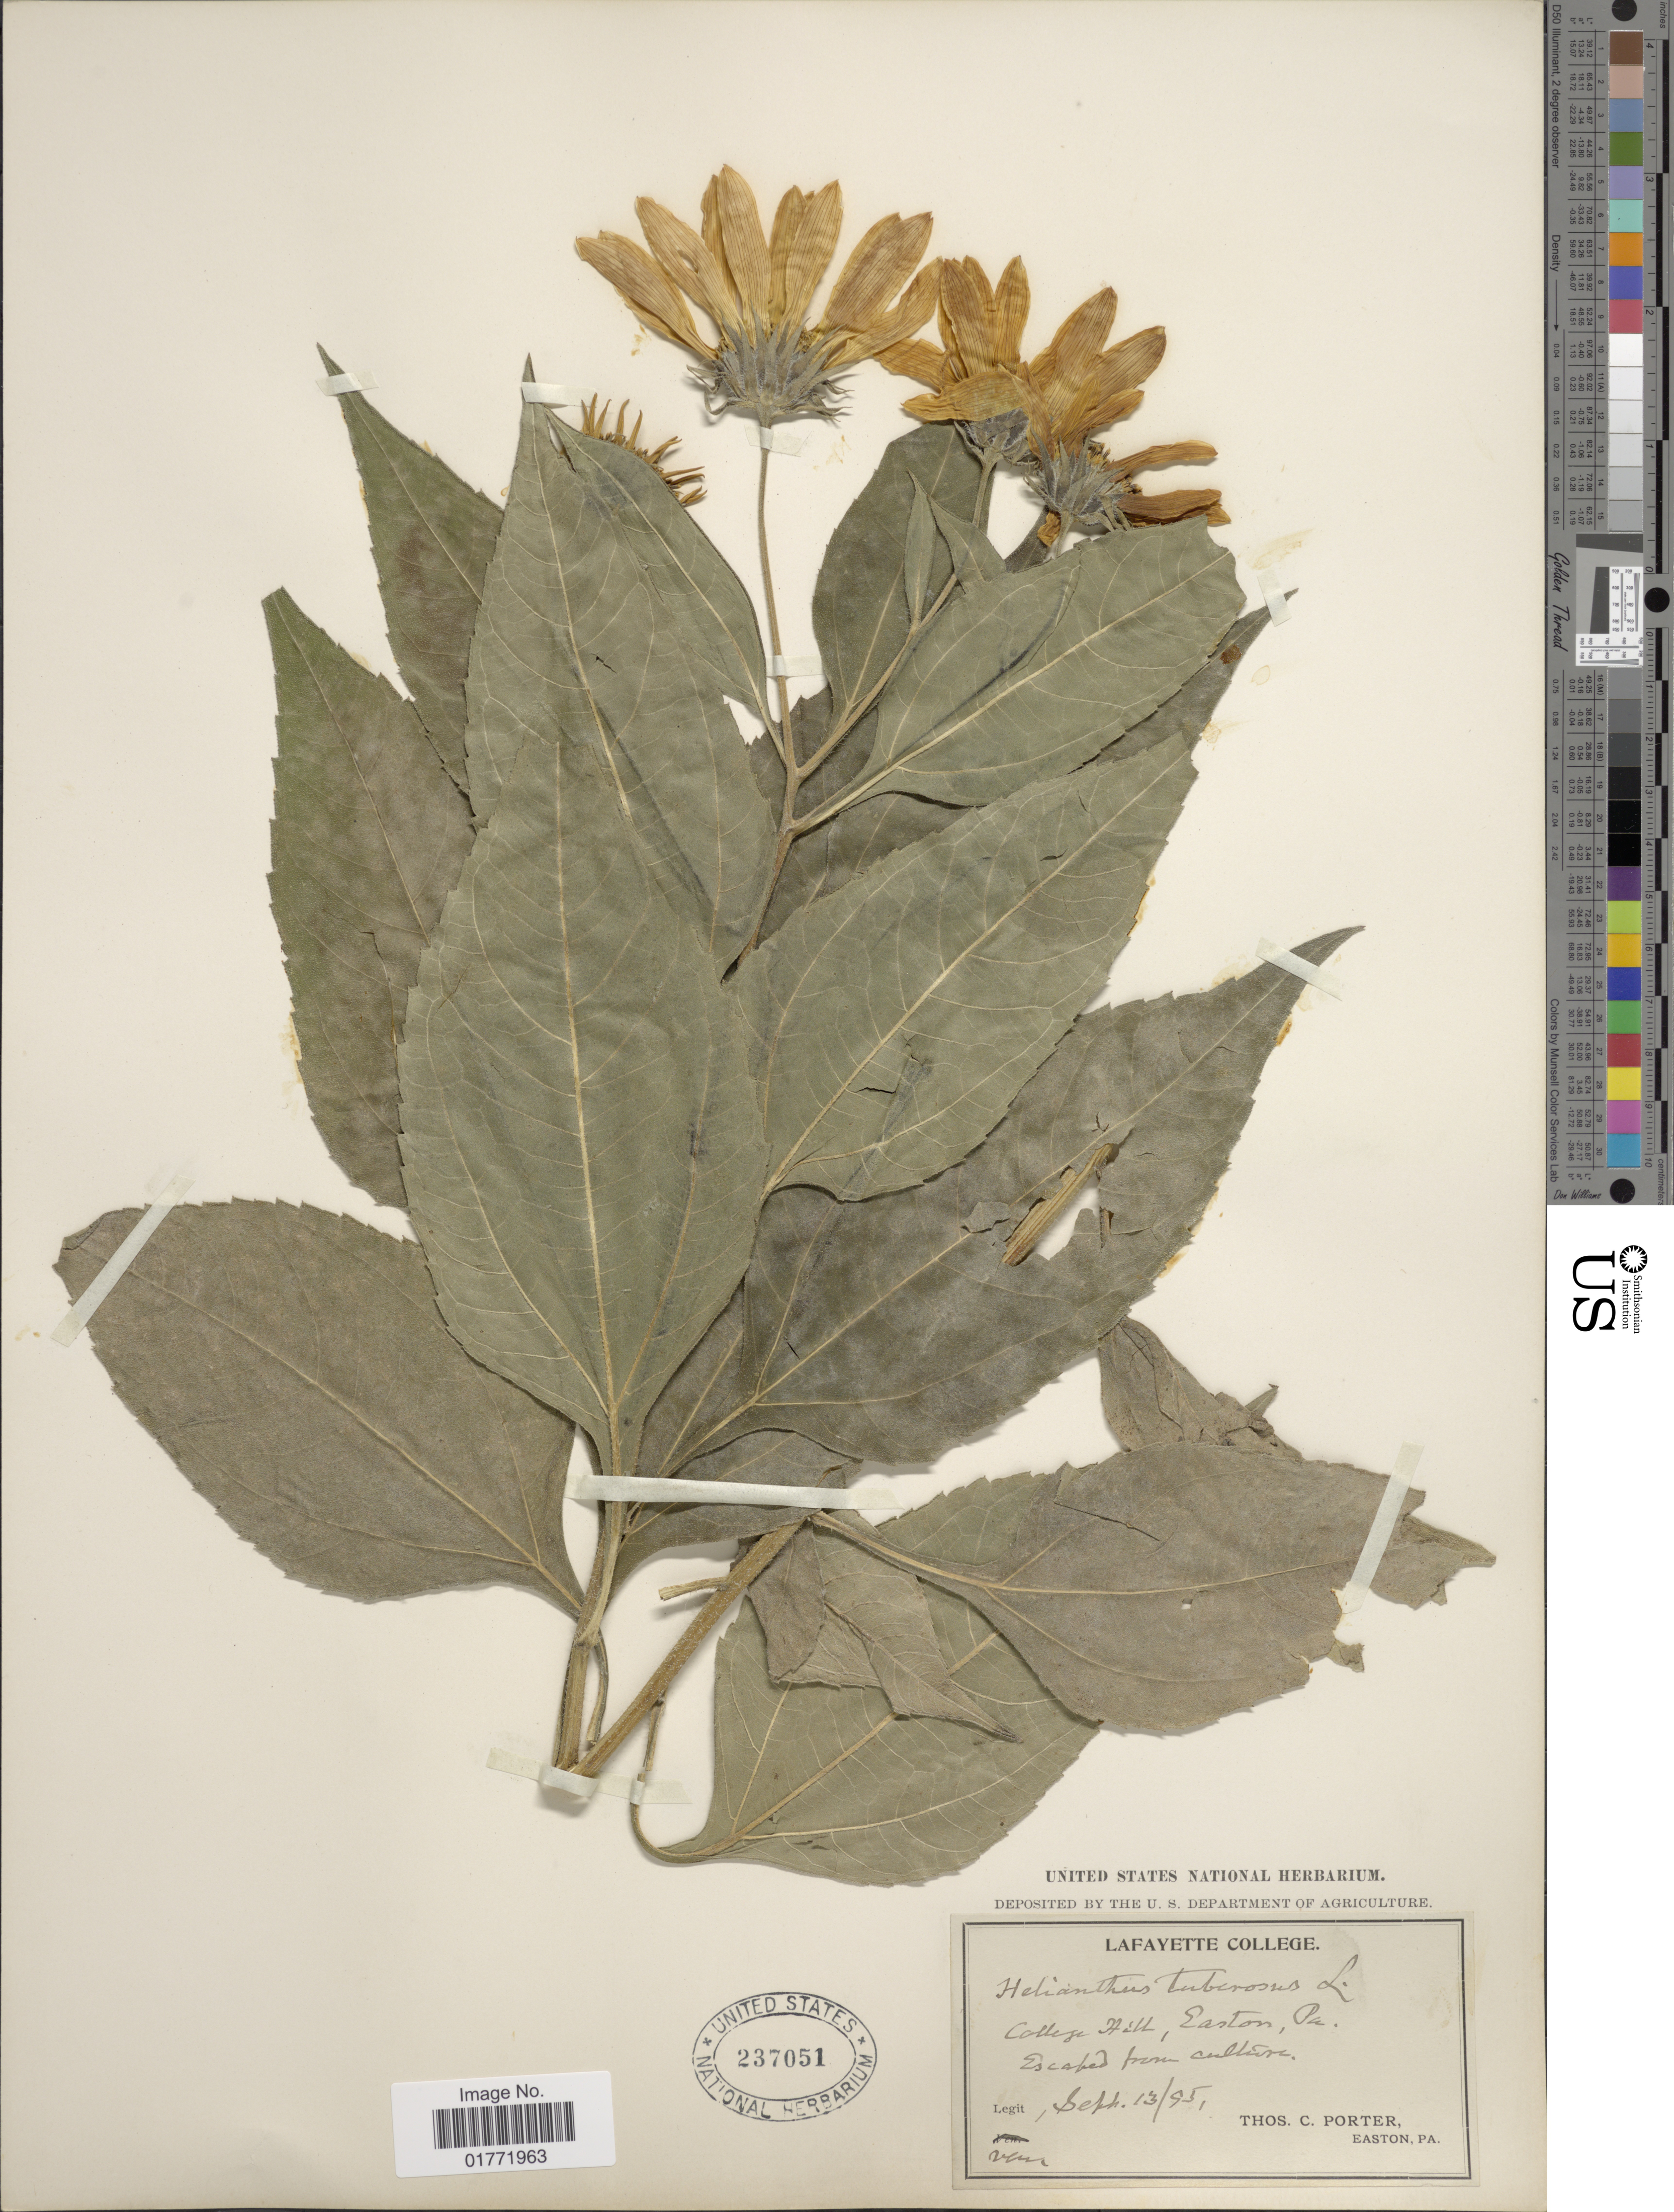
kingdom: Plantae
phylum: Tracheophyta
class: Magnoliopsida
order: Asterales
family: Asteraceae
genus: Helianthus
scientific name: Helianthus tuberosus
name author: L.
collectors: T. C. Porter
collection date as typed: Transcribed d/m/y: 13/9/95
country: United States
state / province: Pennsylvania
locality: College Hill, Easton, Pa.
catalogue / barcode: US 237051